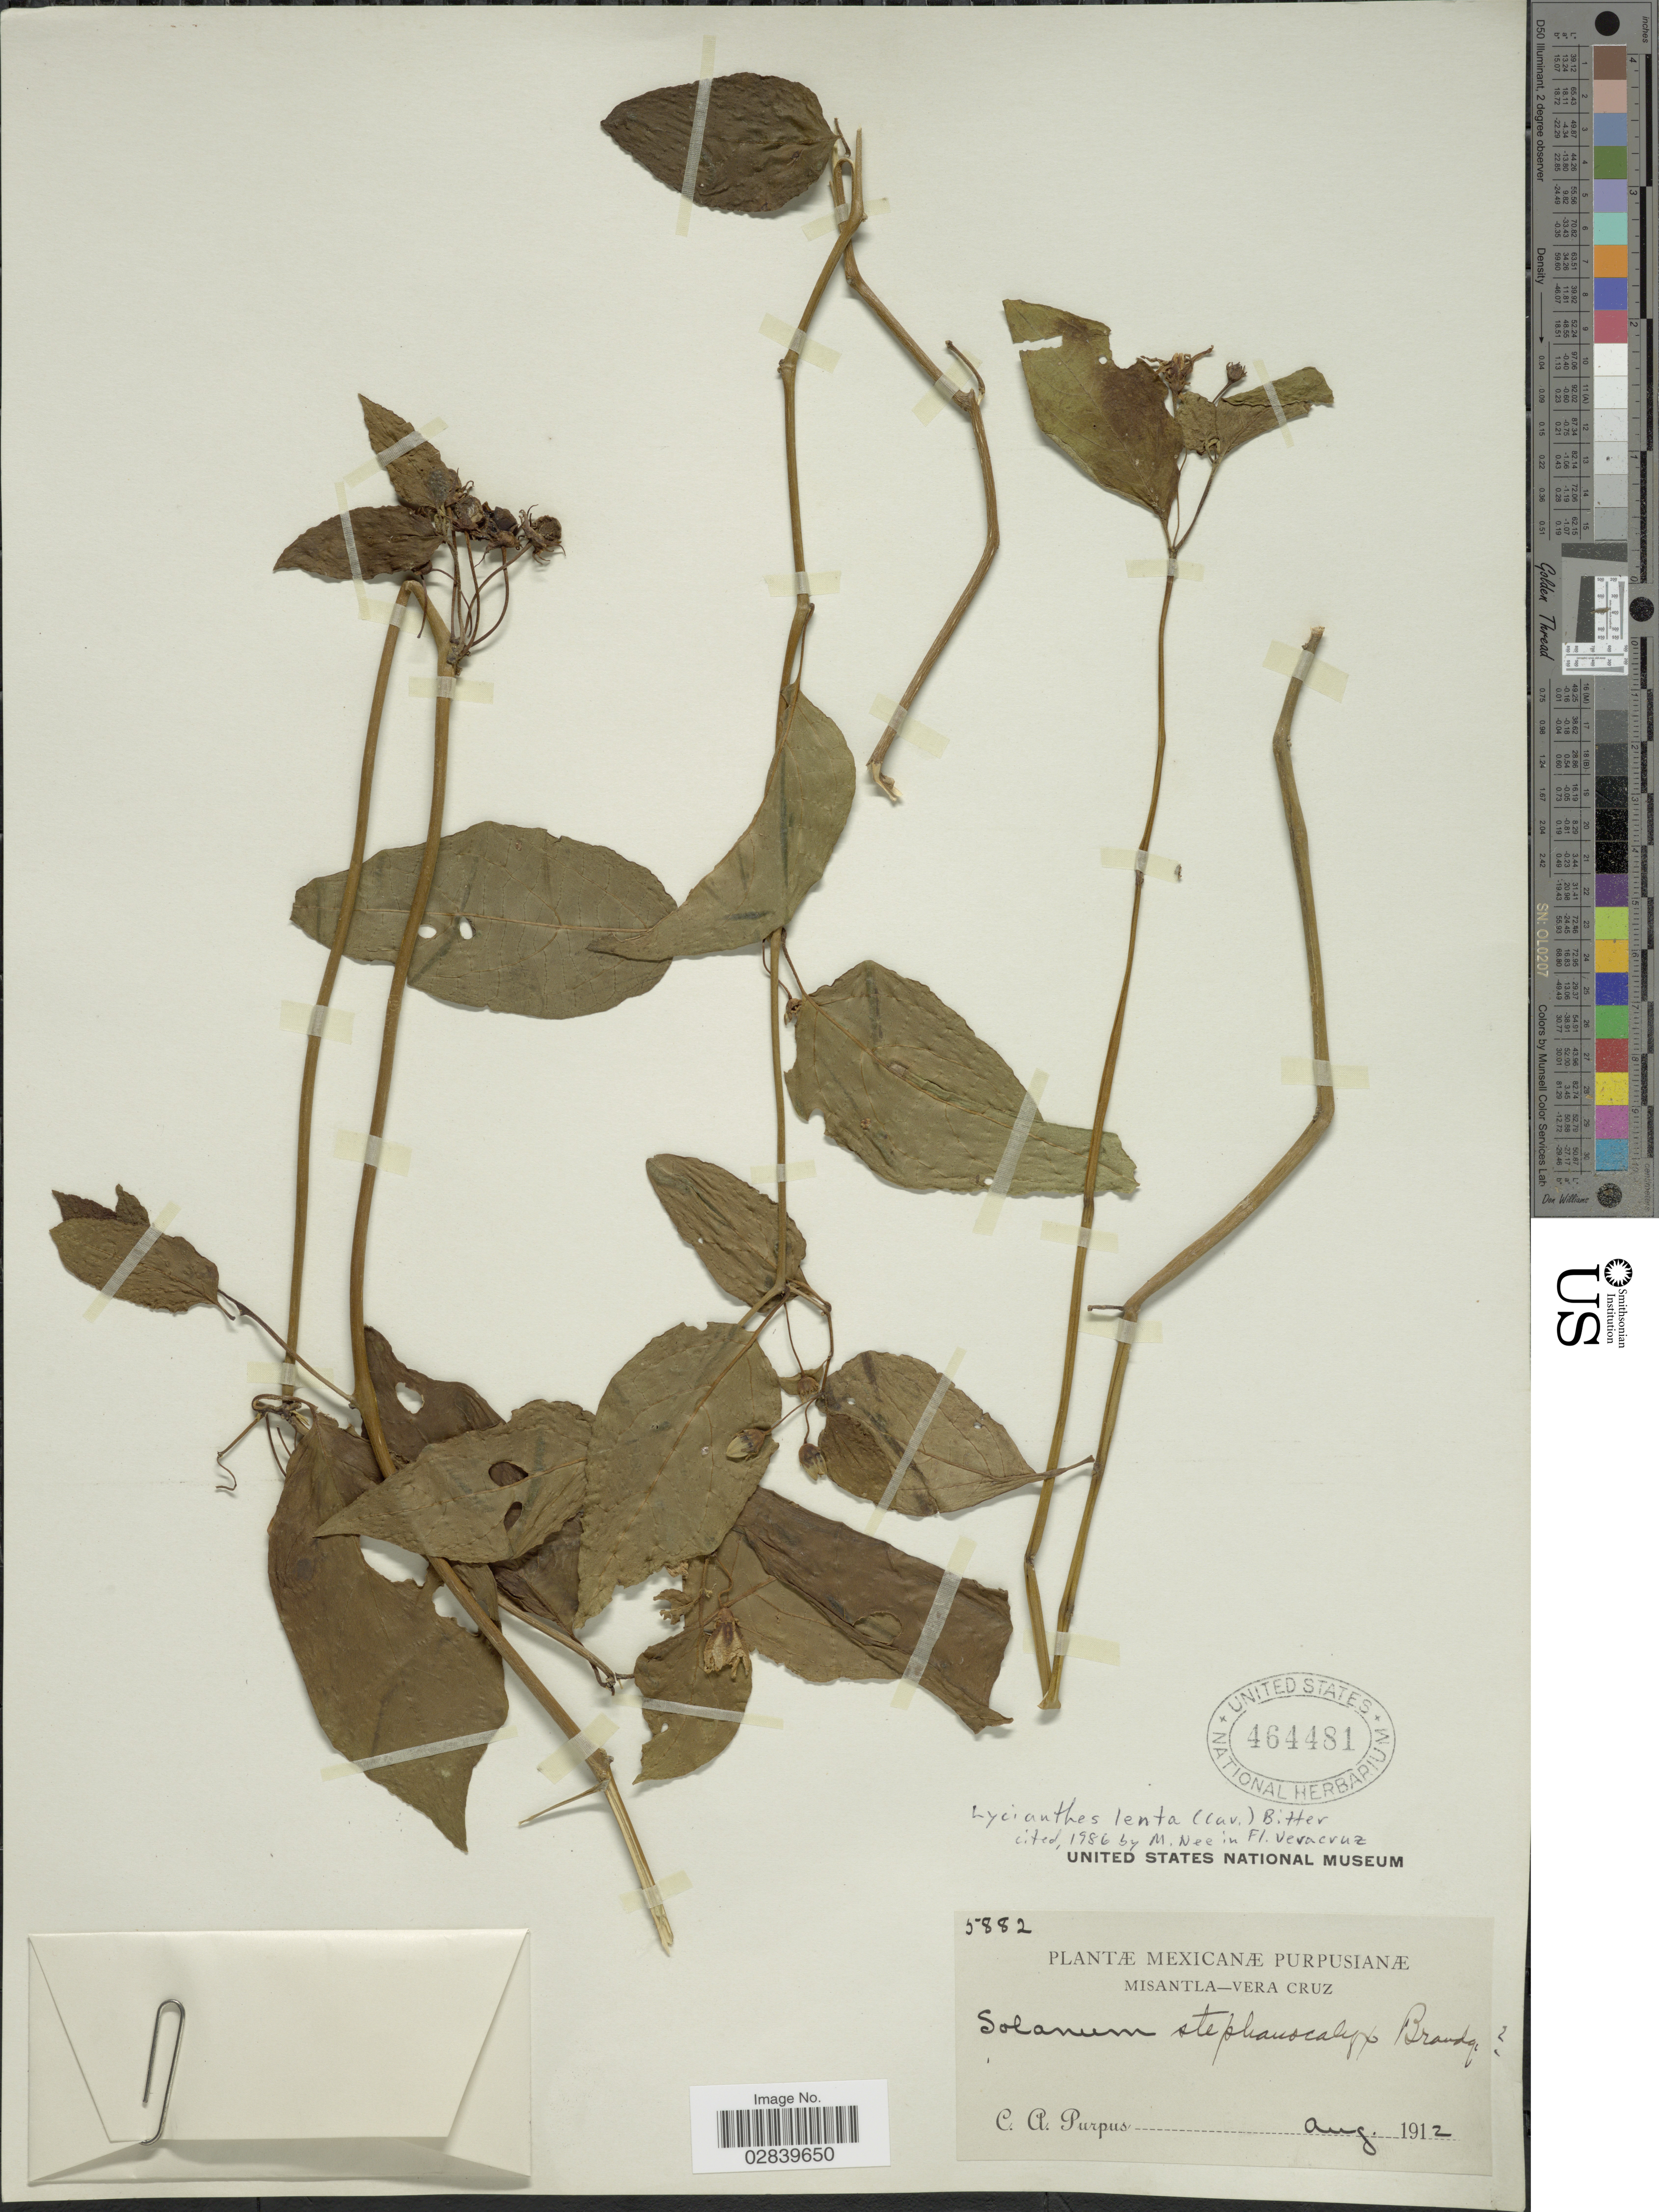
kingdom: Plantae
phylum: Tracheophyta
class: Magnoliopsida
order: Solanales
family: Solanaceae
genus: Lycianthes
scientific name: Lycianthes lenta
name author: (Cav.) Bitter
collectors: C. A. Purpus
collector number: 5882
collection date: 1912-08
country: Mexico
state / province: Veracruz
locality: Misantla-Vera Cruz.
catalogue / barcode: US 464481